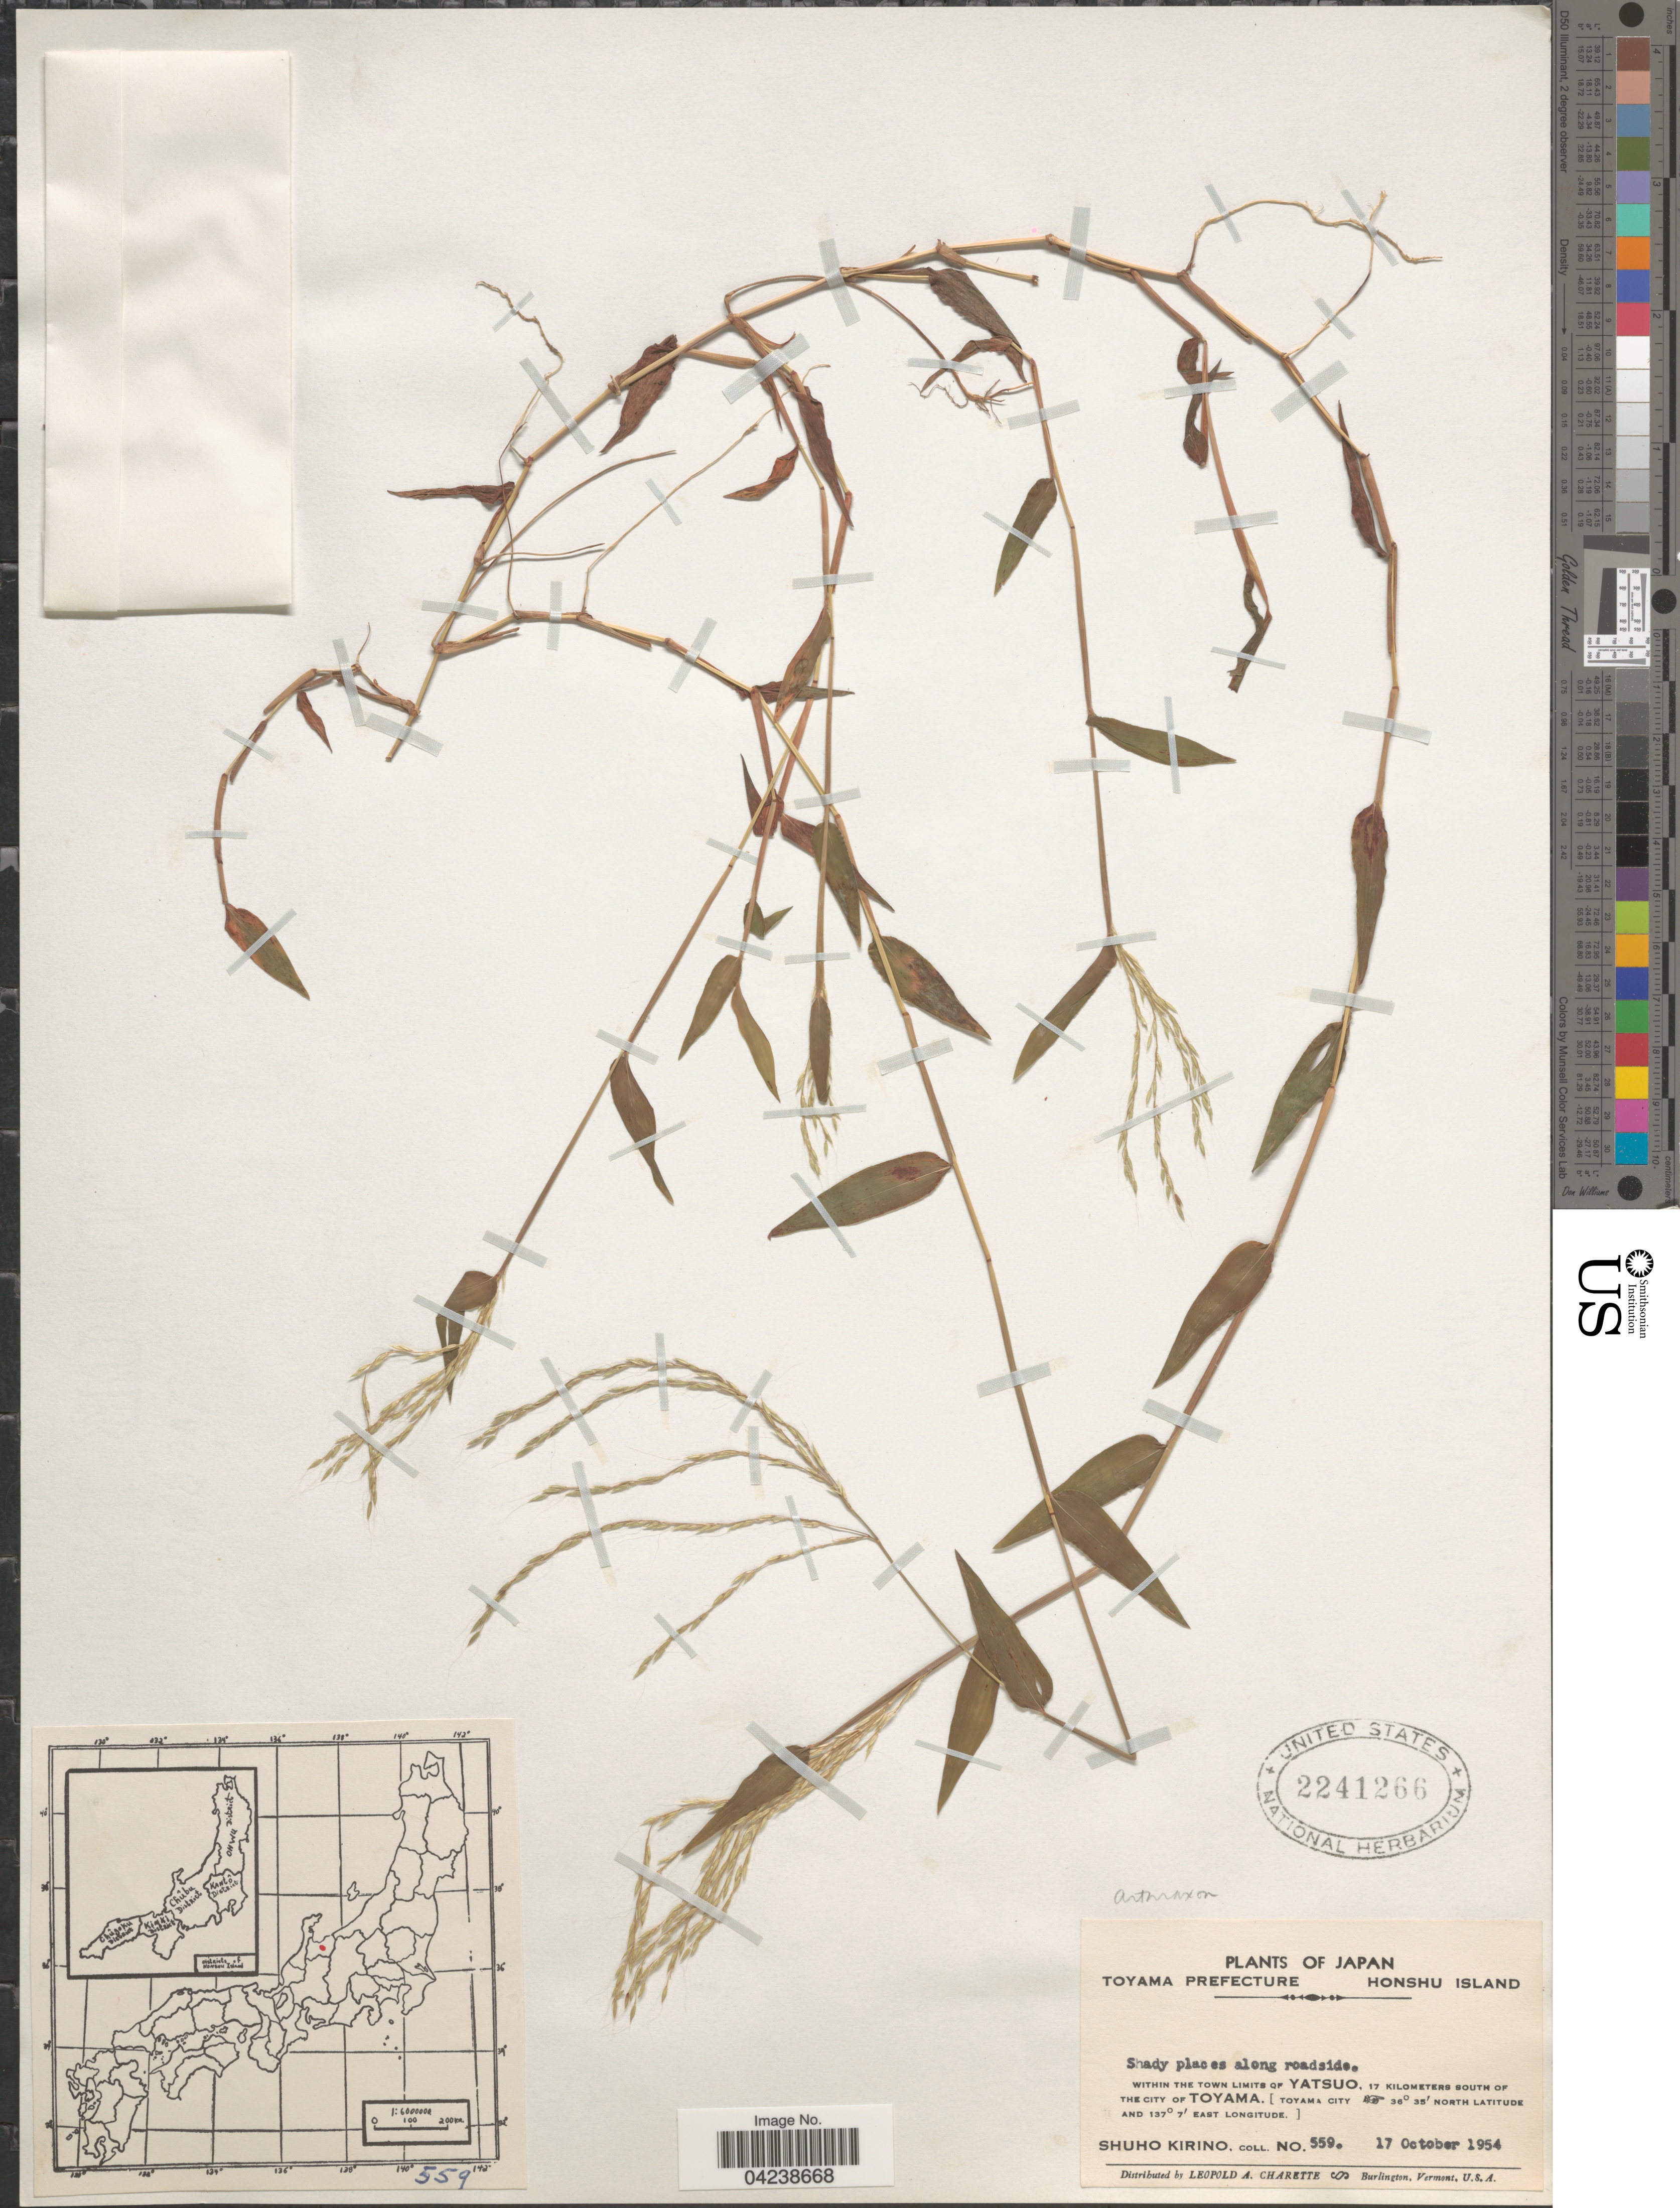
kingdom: Plantae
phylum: Tracheophyta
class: Liliopsida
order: Poales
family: Poaceae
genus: Arthraxon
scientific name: Arthraxon sp.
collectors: S. Kirino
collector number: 559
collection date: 1954-10-17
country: Japan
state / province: Toyama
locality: Toyama Prefecture. Honshu Island. Within the town limits of Yatsuo, 17 kilometers south of the city of Toyama. [Toyama city].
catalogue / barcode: US 2241266